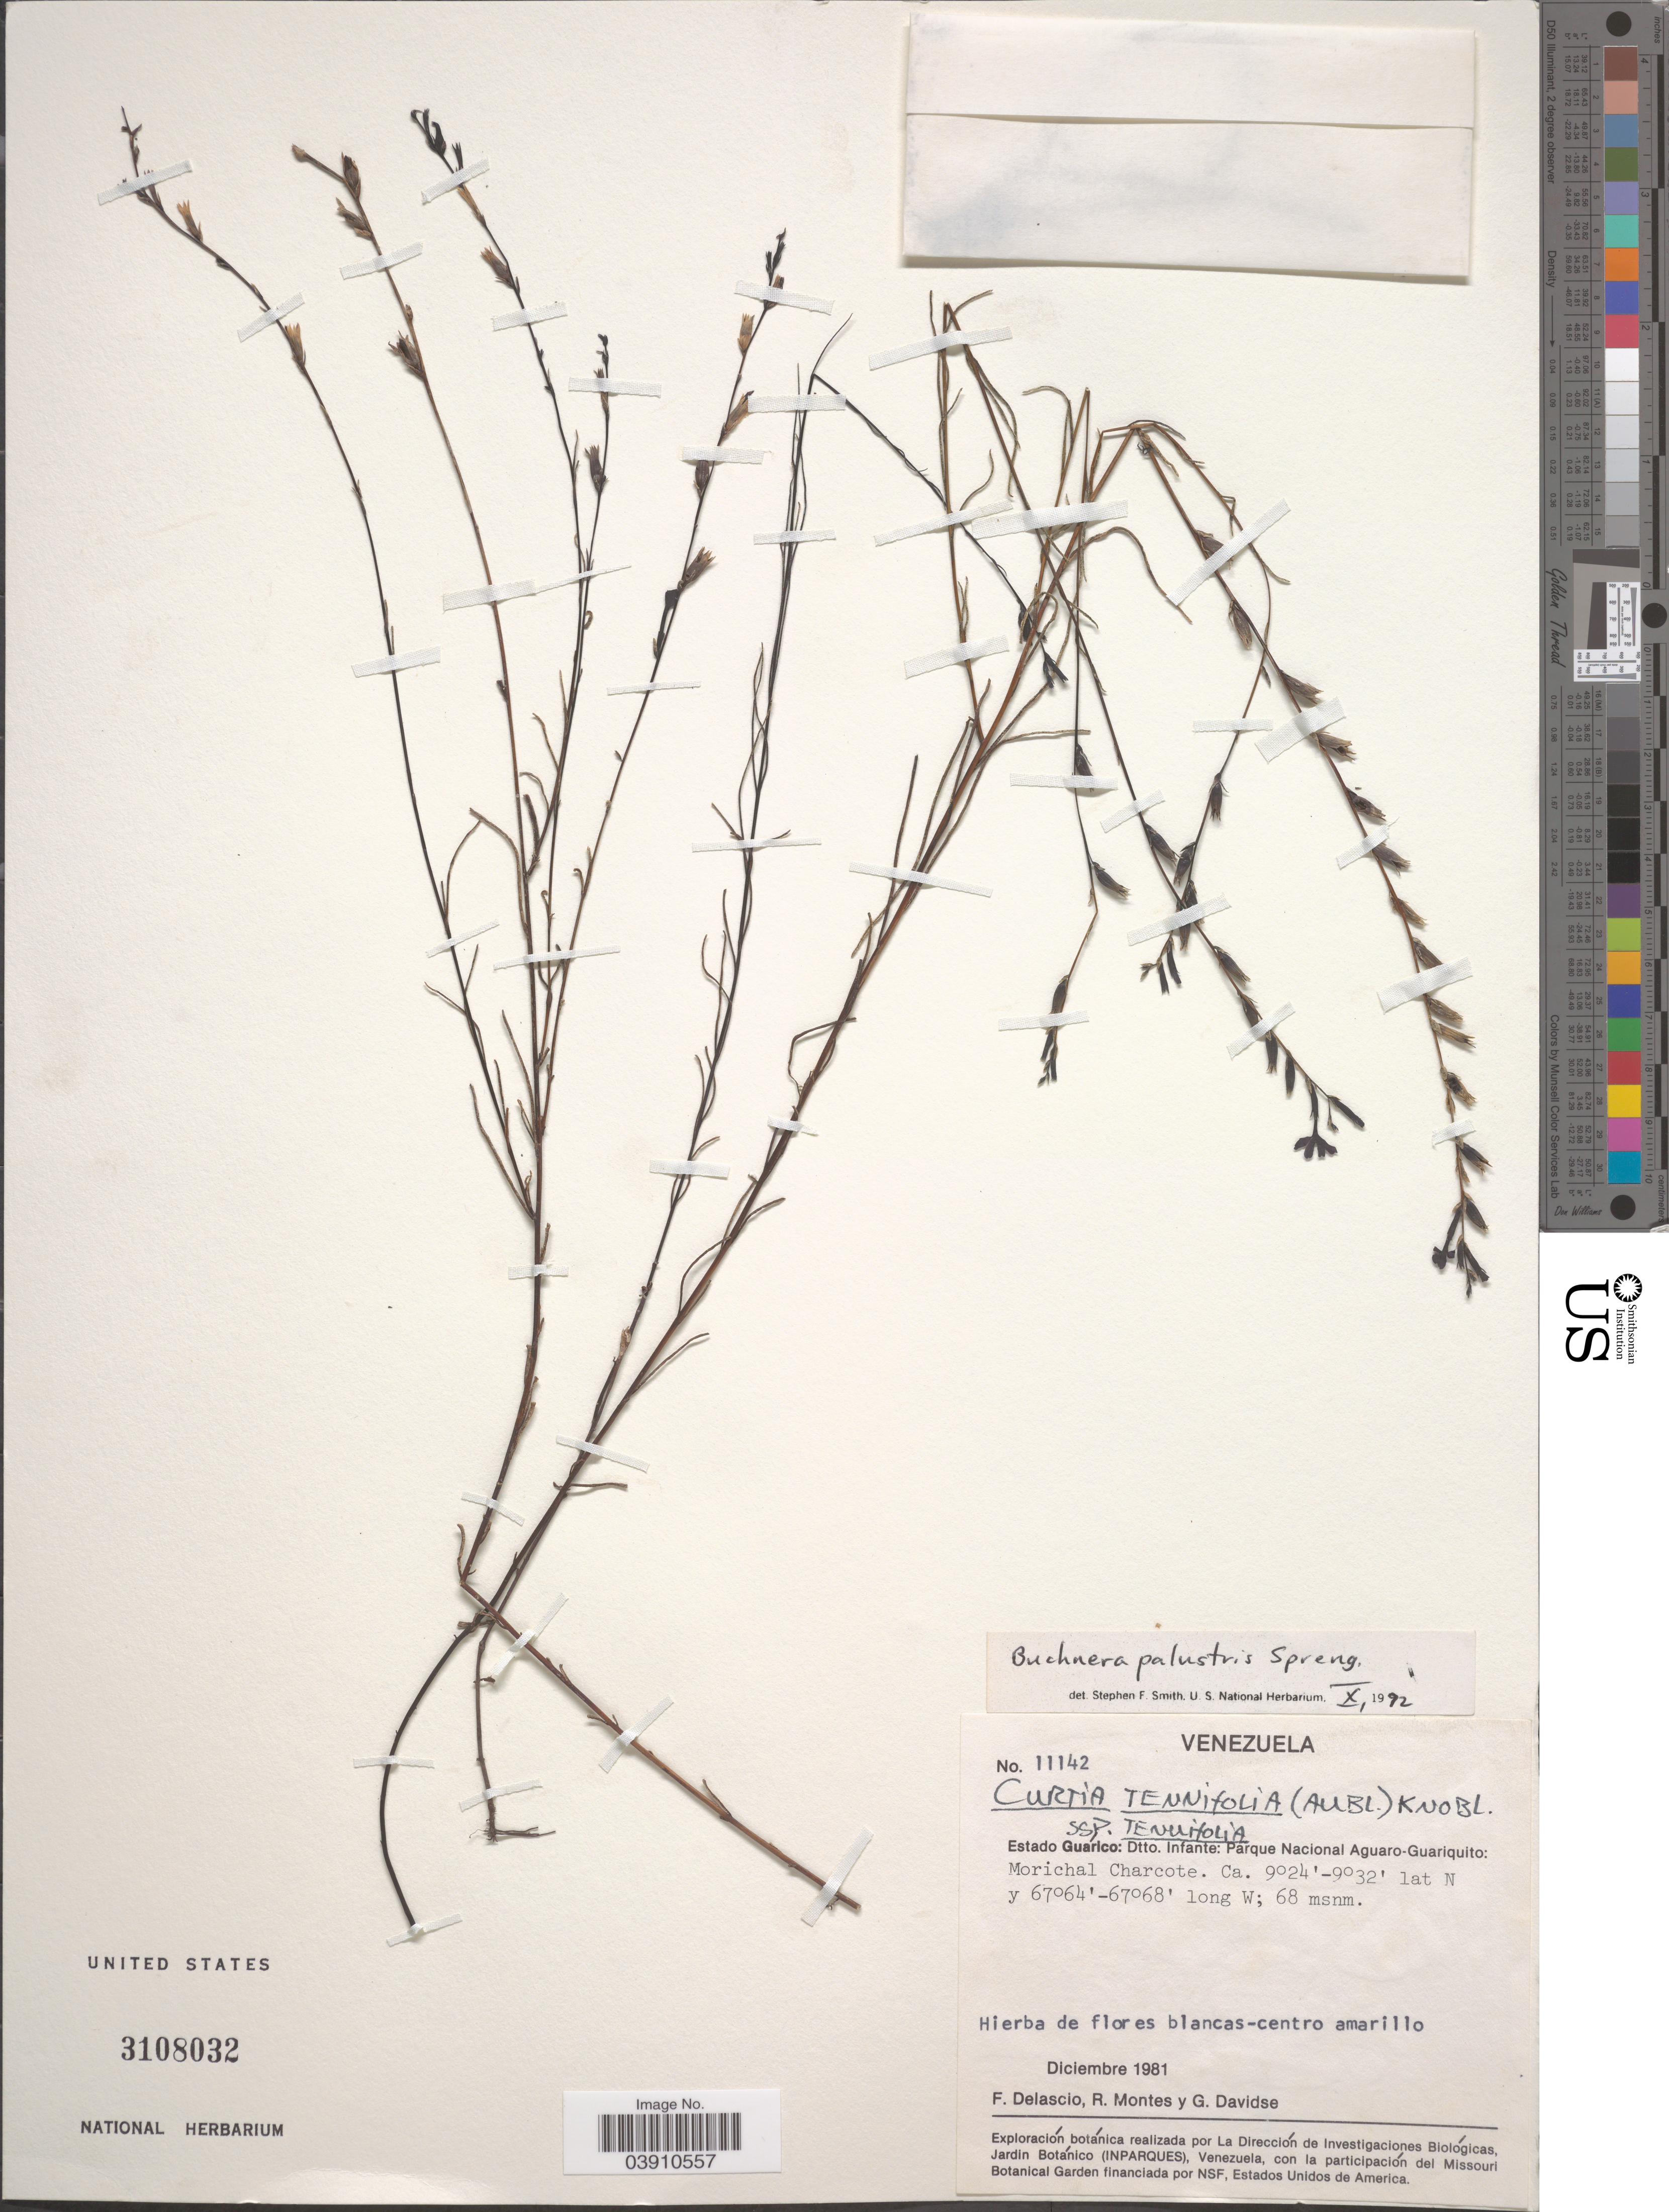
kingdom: Plantae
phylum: Tracheophyta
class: Magnoliopsida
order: Lamiales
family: Orobanchaceae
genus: Buchnera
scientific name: Buchnera palustris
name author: (Aubl.) Spreng.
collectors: F. Delascio C., R. Montes & G. Davidse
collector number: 11142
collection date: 1981-12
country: Venezuela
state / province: Guarico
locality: Estado Guarico: Dtto. Infante: Parque Nacional Aguaro-Guariquito: Morichal Charcote.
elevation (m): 68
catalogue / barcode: US 3108032